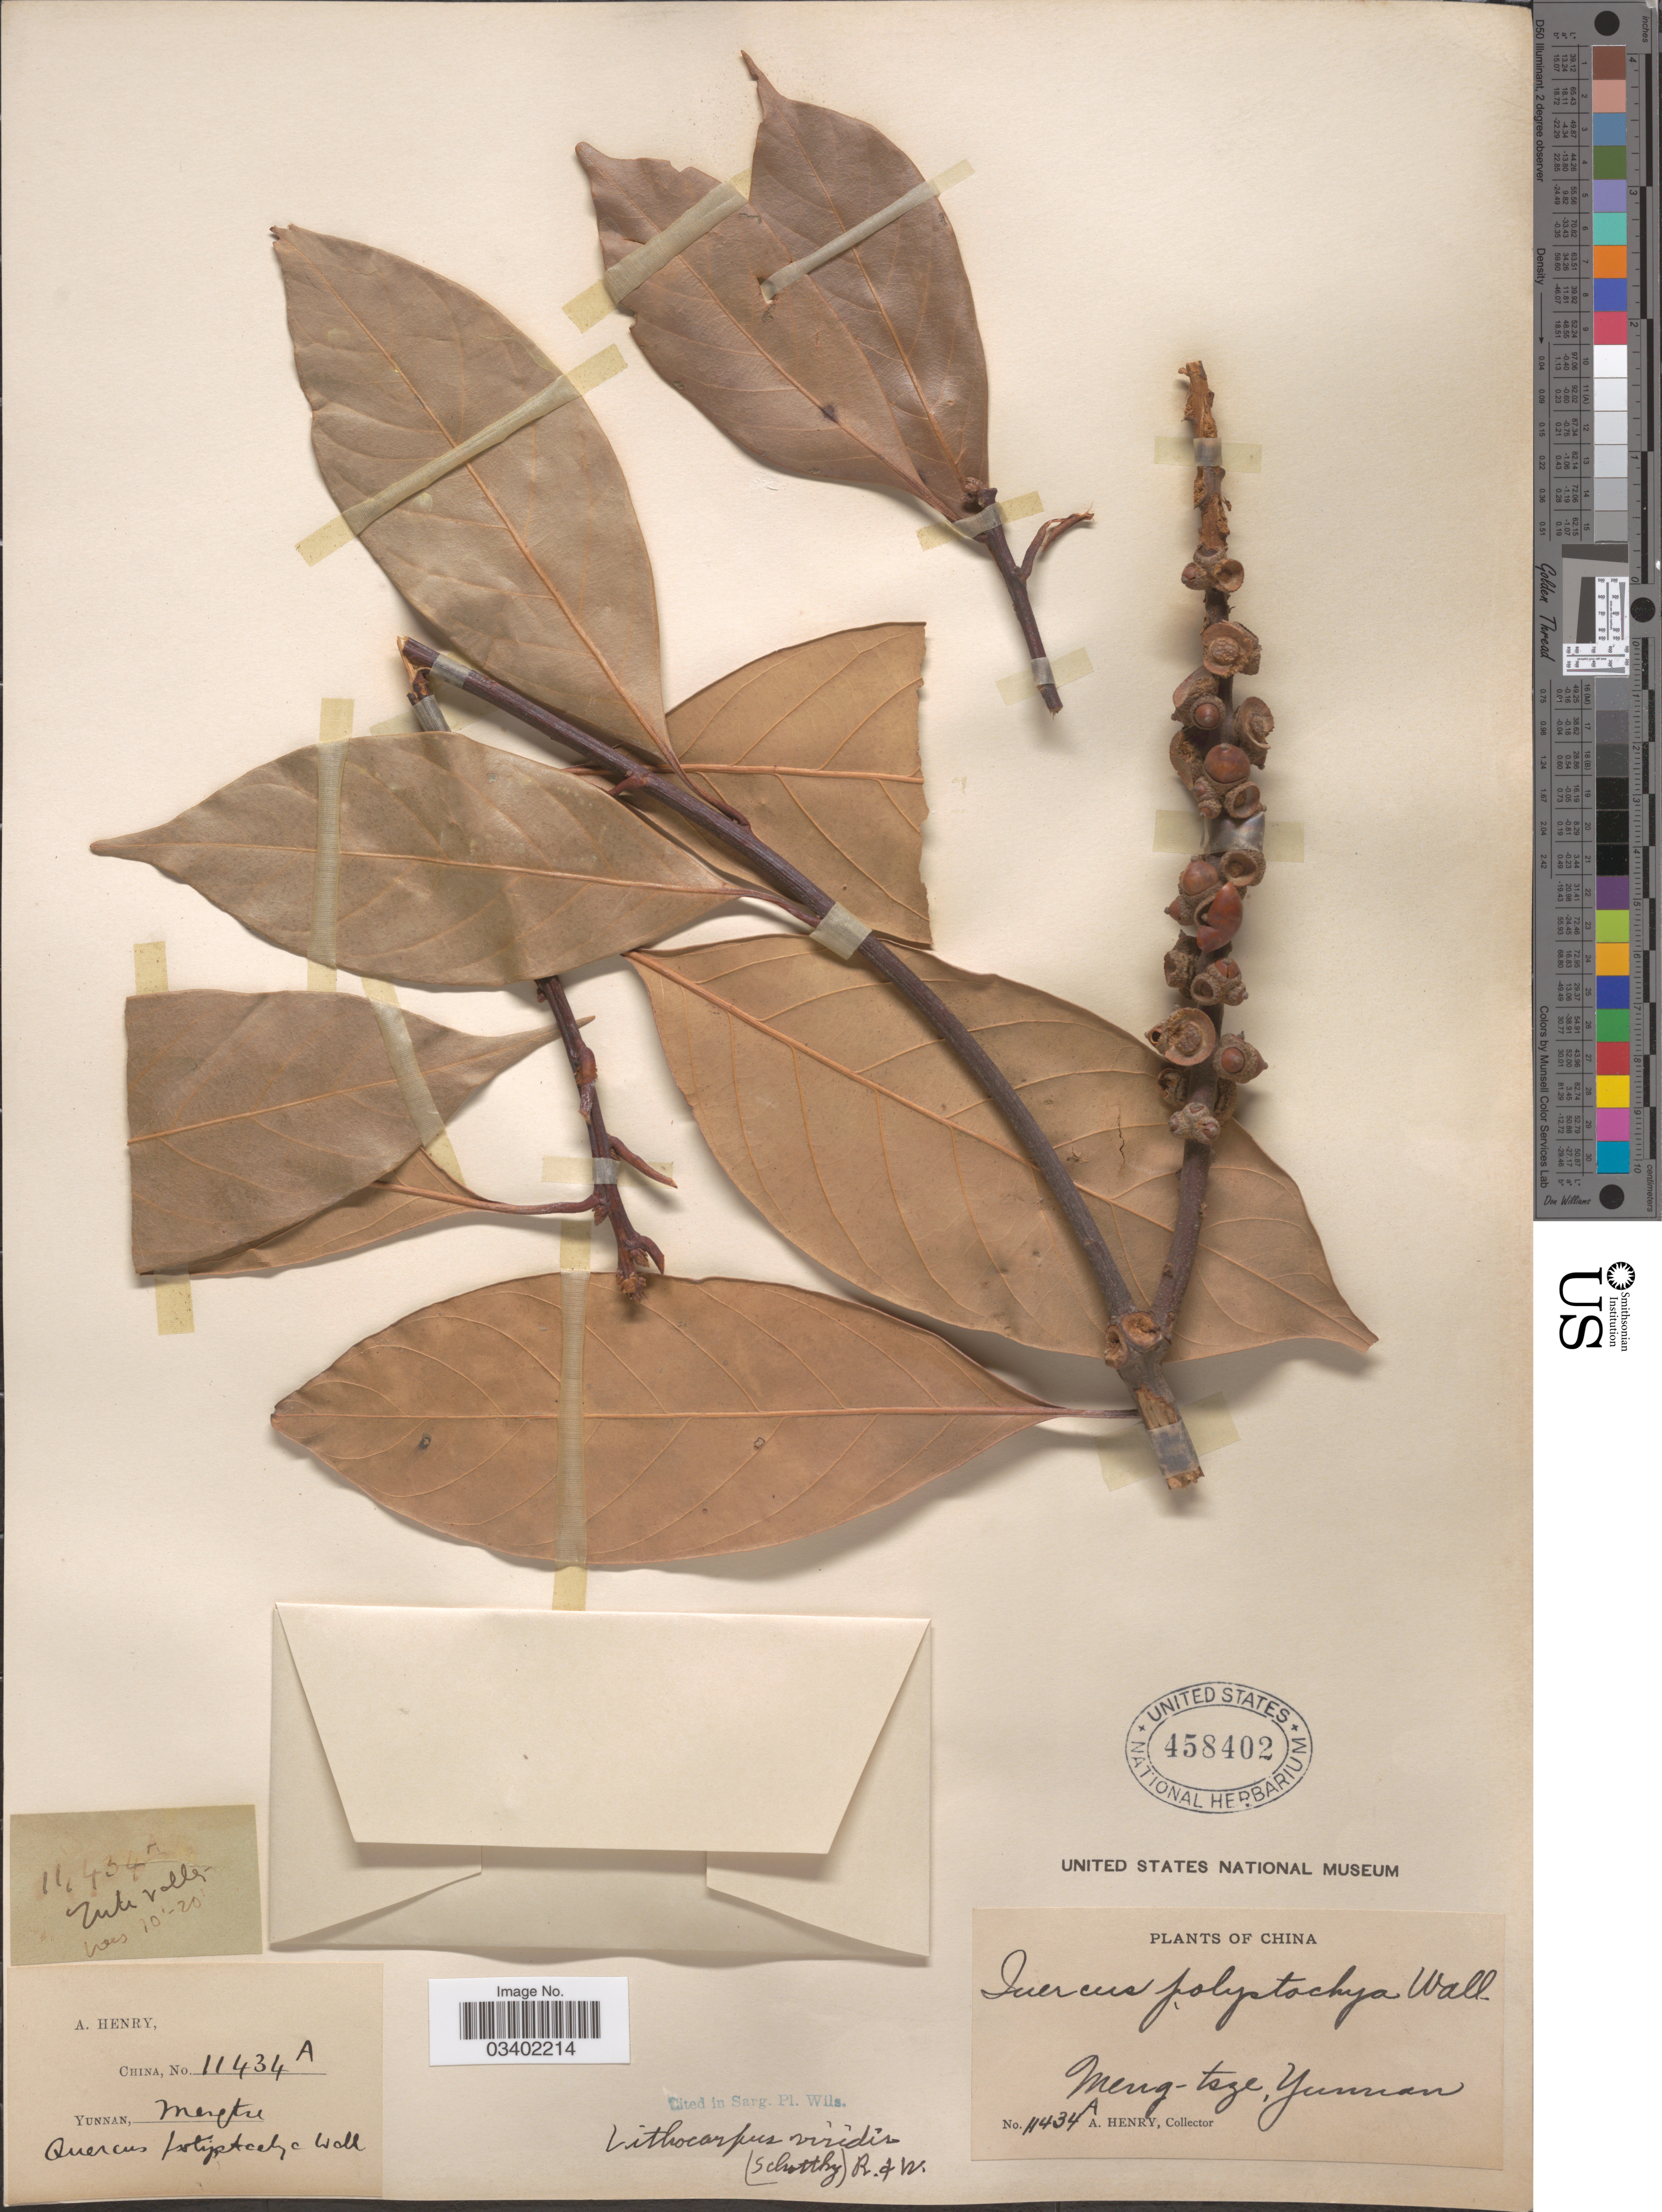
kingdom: Plantae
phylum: Tracheophyta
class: Magnoliopsida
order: Fagales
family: Fagaceae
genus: Lithocarpus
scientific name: Lithocarpus viridis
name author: (Schottky) Rehder & E.H. Wilson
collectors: A. Henry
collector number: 11434 A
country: China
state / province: Yunnan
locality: Meng-tsze.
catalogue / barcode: US 458402